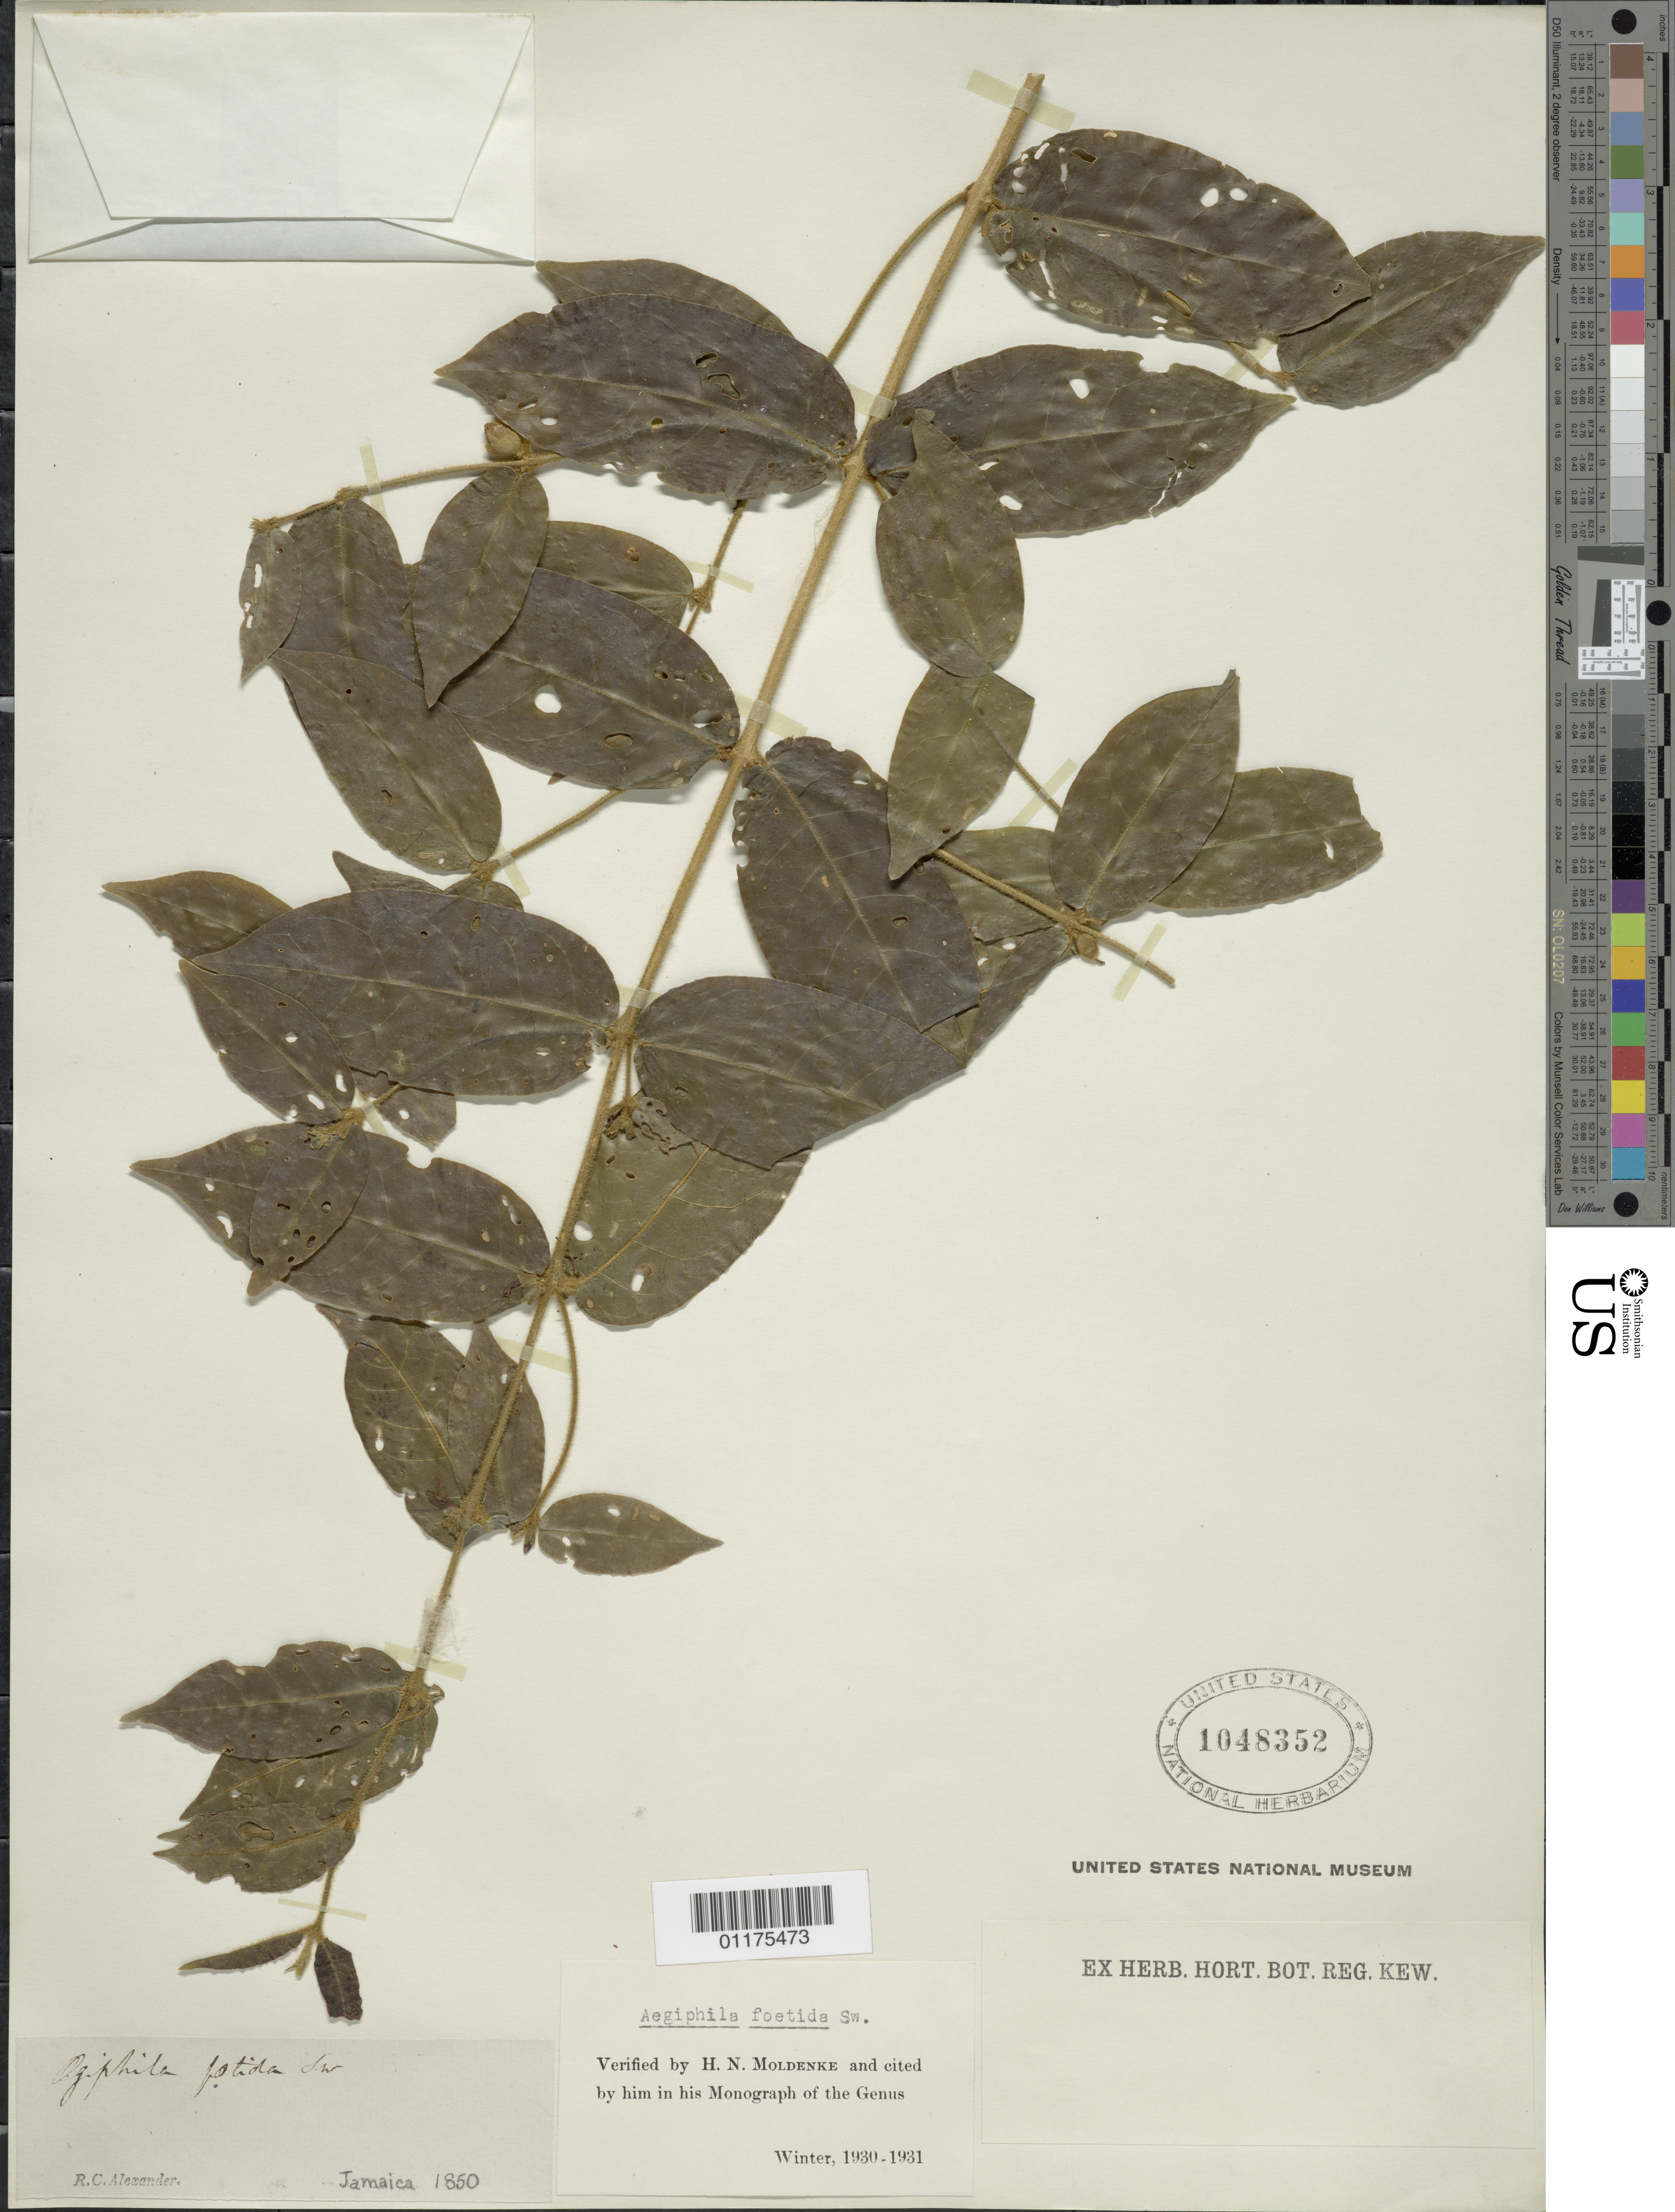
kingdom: Plantae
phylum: Tracheophyta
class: Magnoliopsida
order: Lamiales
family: Lamiaceae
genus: Aegiphila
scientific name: Aegiphila foetida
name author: Sw.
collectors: R. C. Alexander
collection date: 1850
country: Jamaica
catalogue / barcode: US 1048352